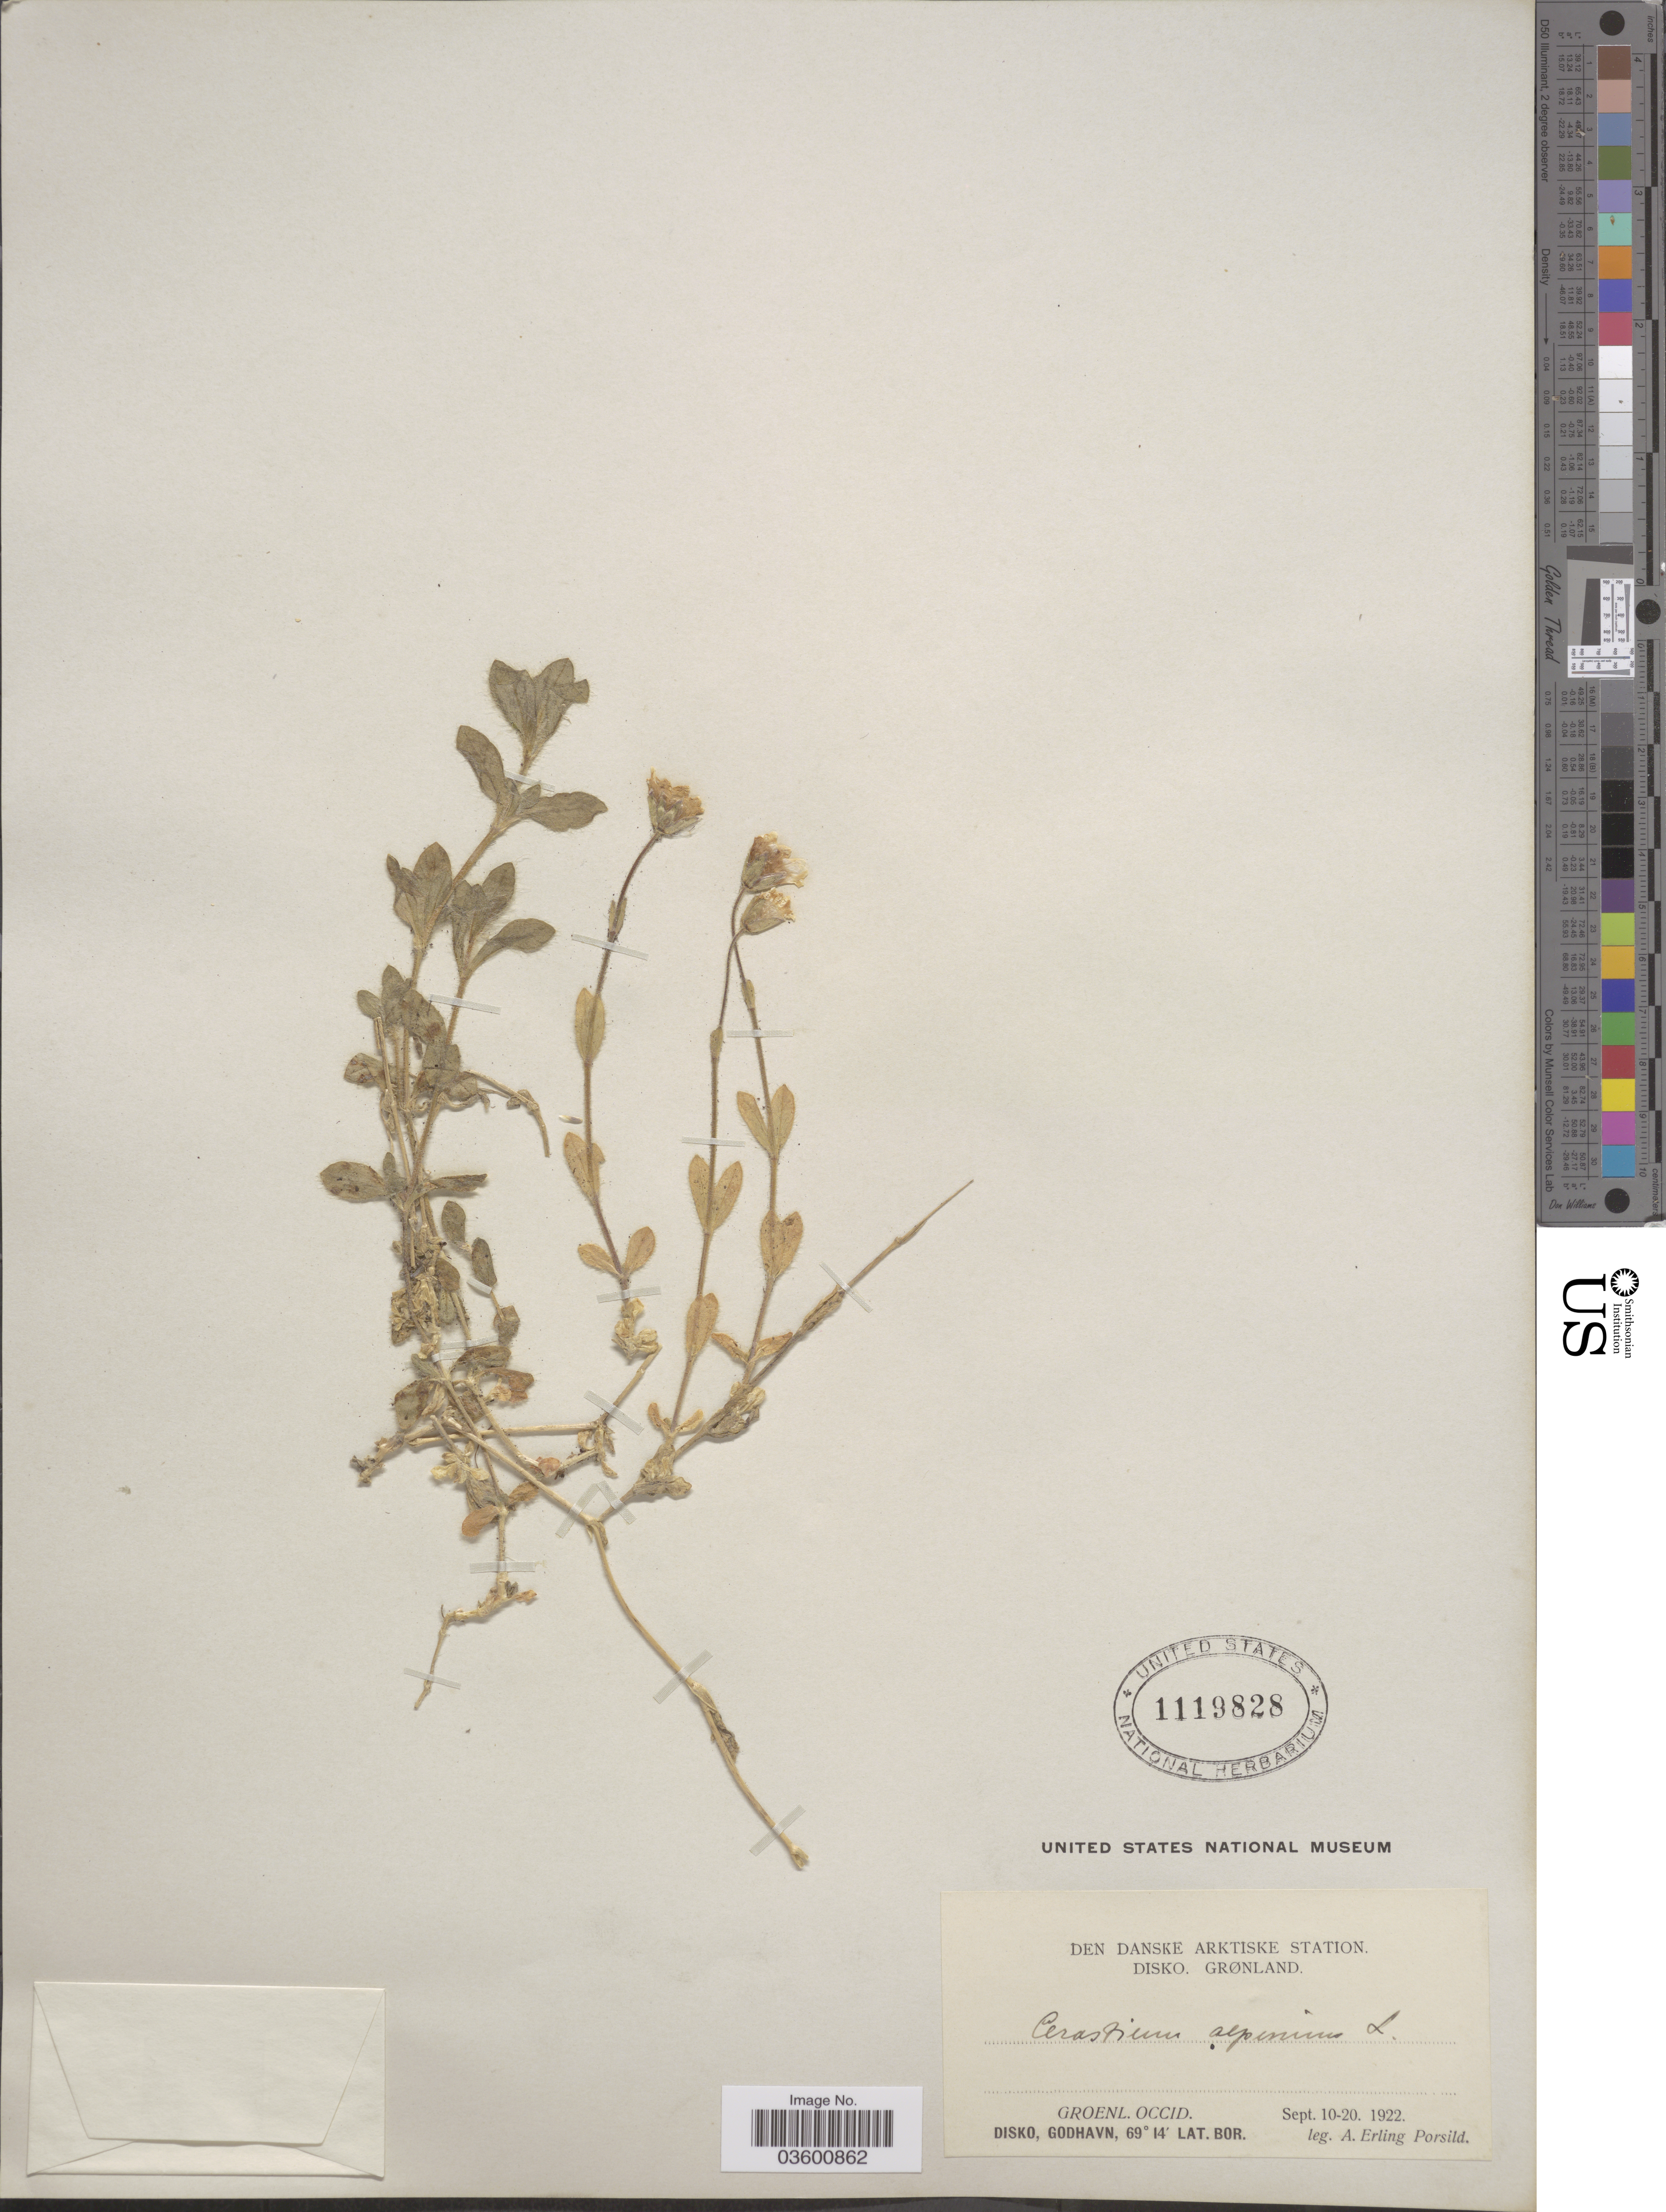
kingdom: Plantae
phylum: Tracheophyta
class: Magnoliopsida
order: Caryophyllales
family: Caryophyllaceae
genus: Cerastium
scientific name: Cerastium alpinum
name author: L.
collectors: A. E. Porsild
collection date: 1922-09-10/1922-09-20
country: Greenland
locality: Den Danske Arktiske Station. Disko. Grønland. Groenl. Occid. Disko, Godhavn.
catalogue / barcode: US 1119828